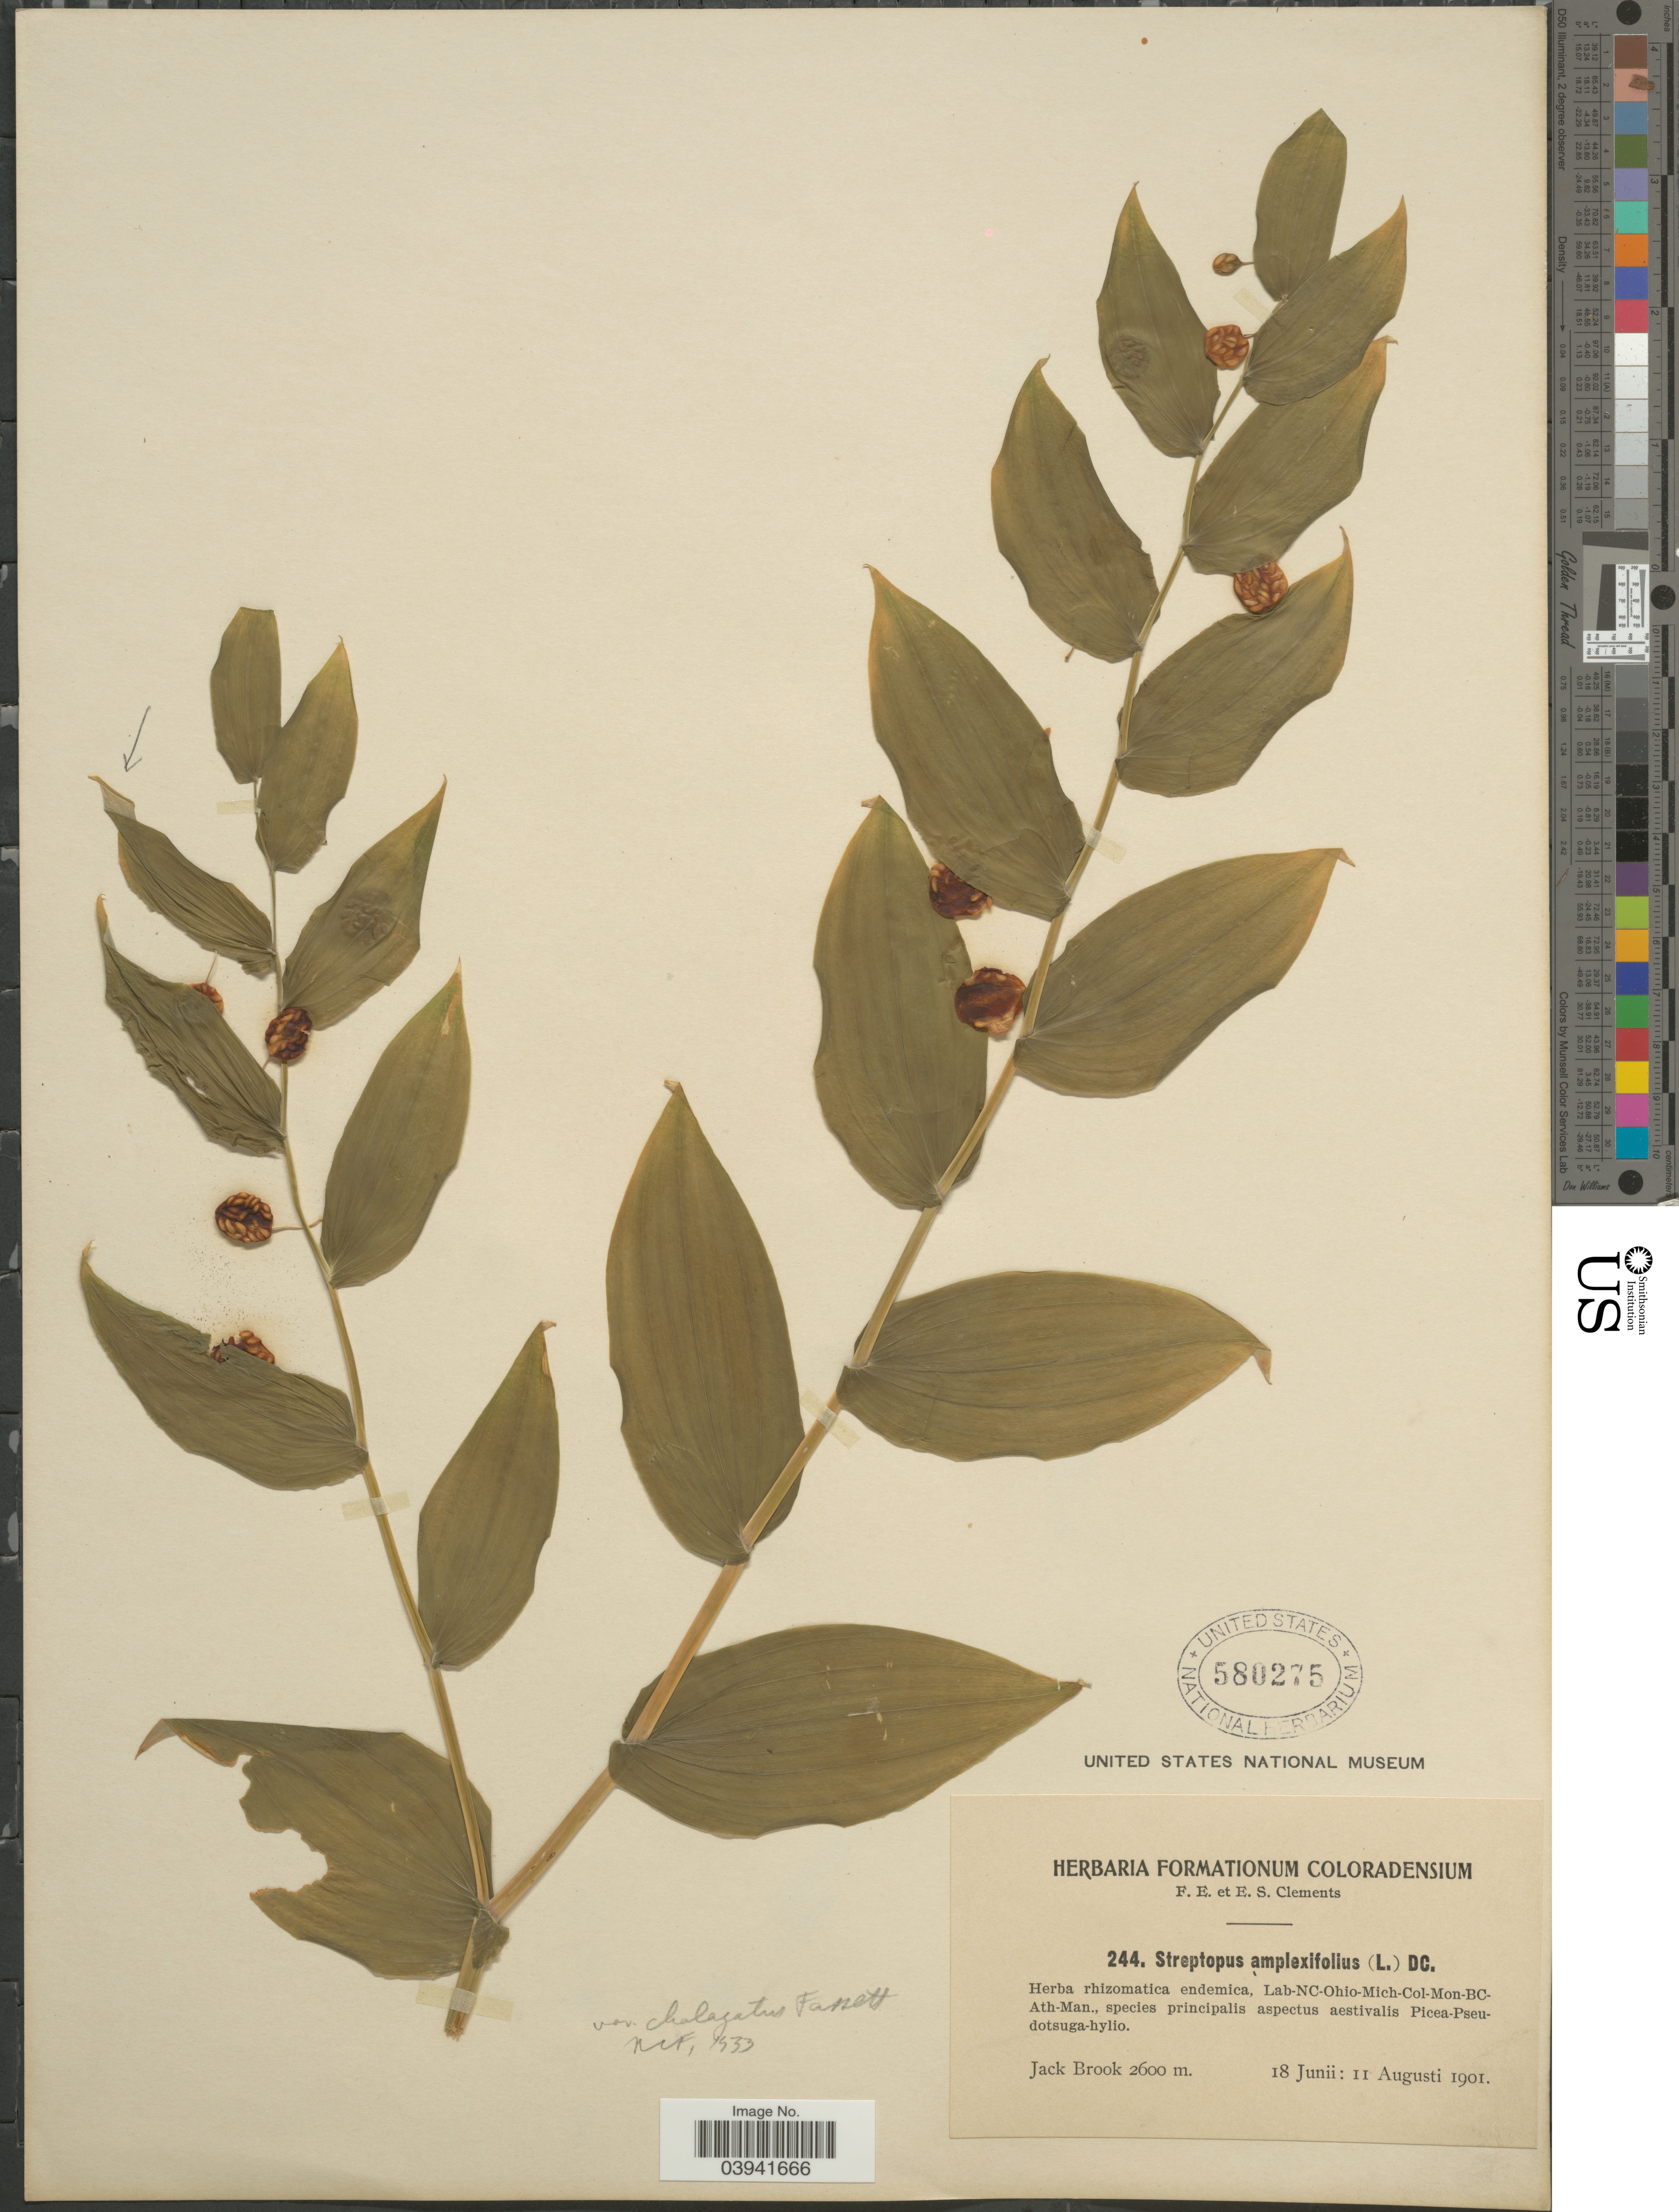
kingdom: Plantae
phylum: Tracheophyta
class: Liliopsida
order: Liliales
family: Liliaceae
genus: Streptopus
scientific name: Streptopus amplexifolius var. chalazatus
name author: Fassett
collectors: F. E. Clements & E. S. Clements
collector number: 244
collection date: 1901-06-18/1901-08-11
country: United States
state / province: Colorado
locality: Jack Brook.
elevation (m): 2600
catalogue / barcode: US 580275